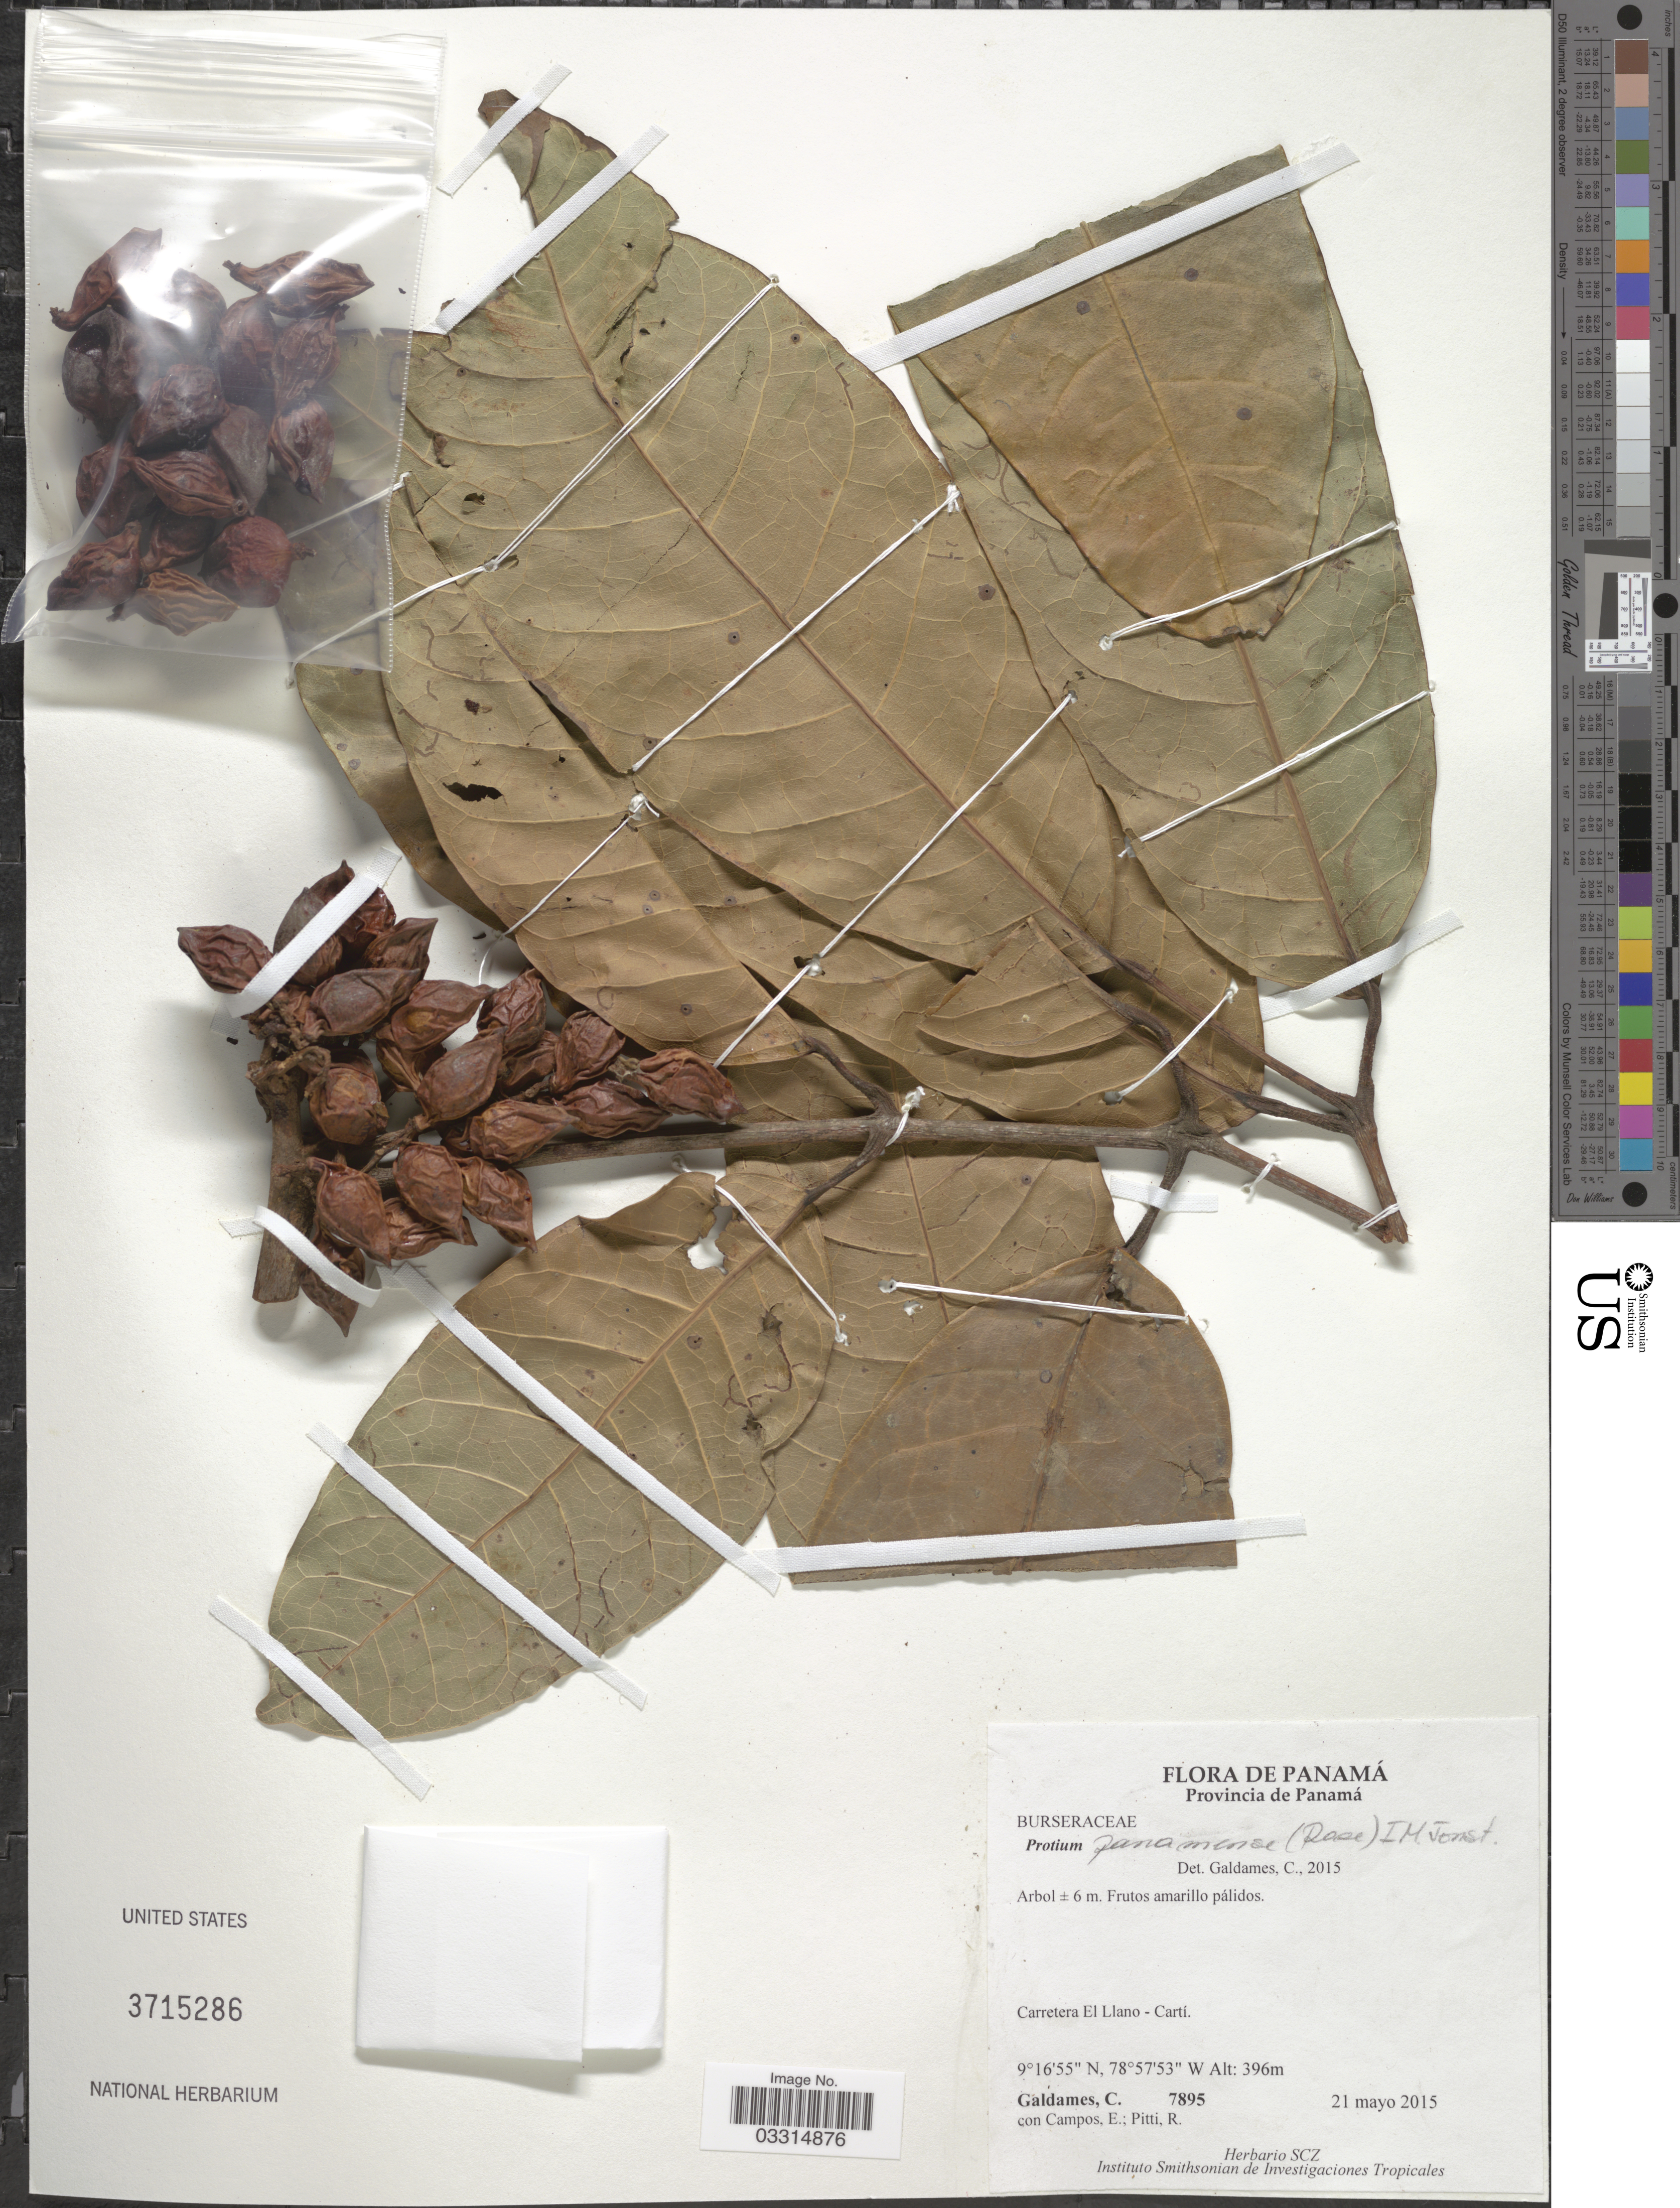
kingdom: Plantae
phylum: Tracheophyta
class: Magnoliopsida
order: Sapindales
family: Burseraceae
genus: Protium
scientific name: Protium panamense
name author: (Rose) I.M. Johnst.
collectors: C. Galdames, E. Campos & R. Pitti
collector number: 7895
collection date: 2015-05-21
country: Panama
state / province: Panamá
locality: Carretera El Llano - Carti.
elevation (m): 396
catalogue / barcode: US 3715286